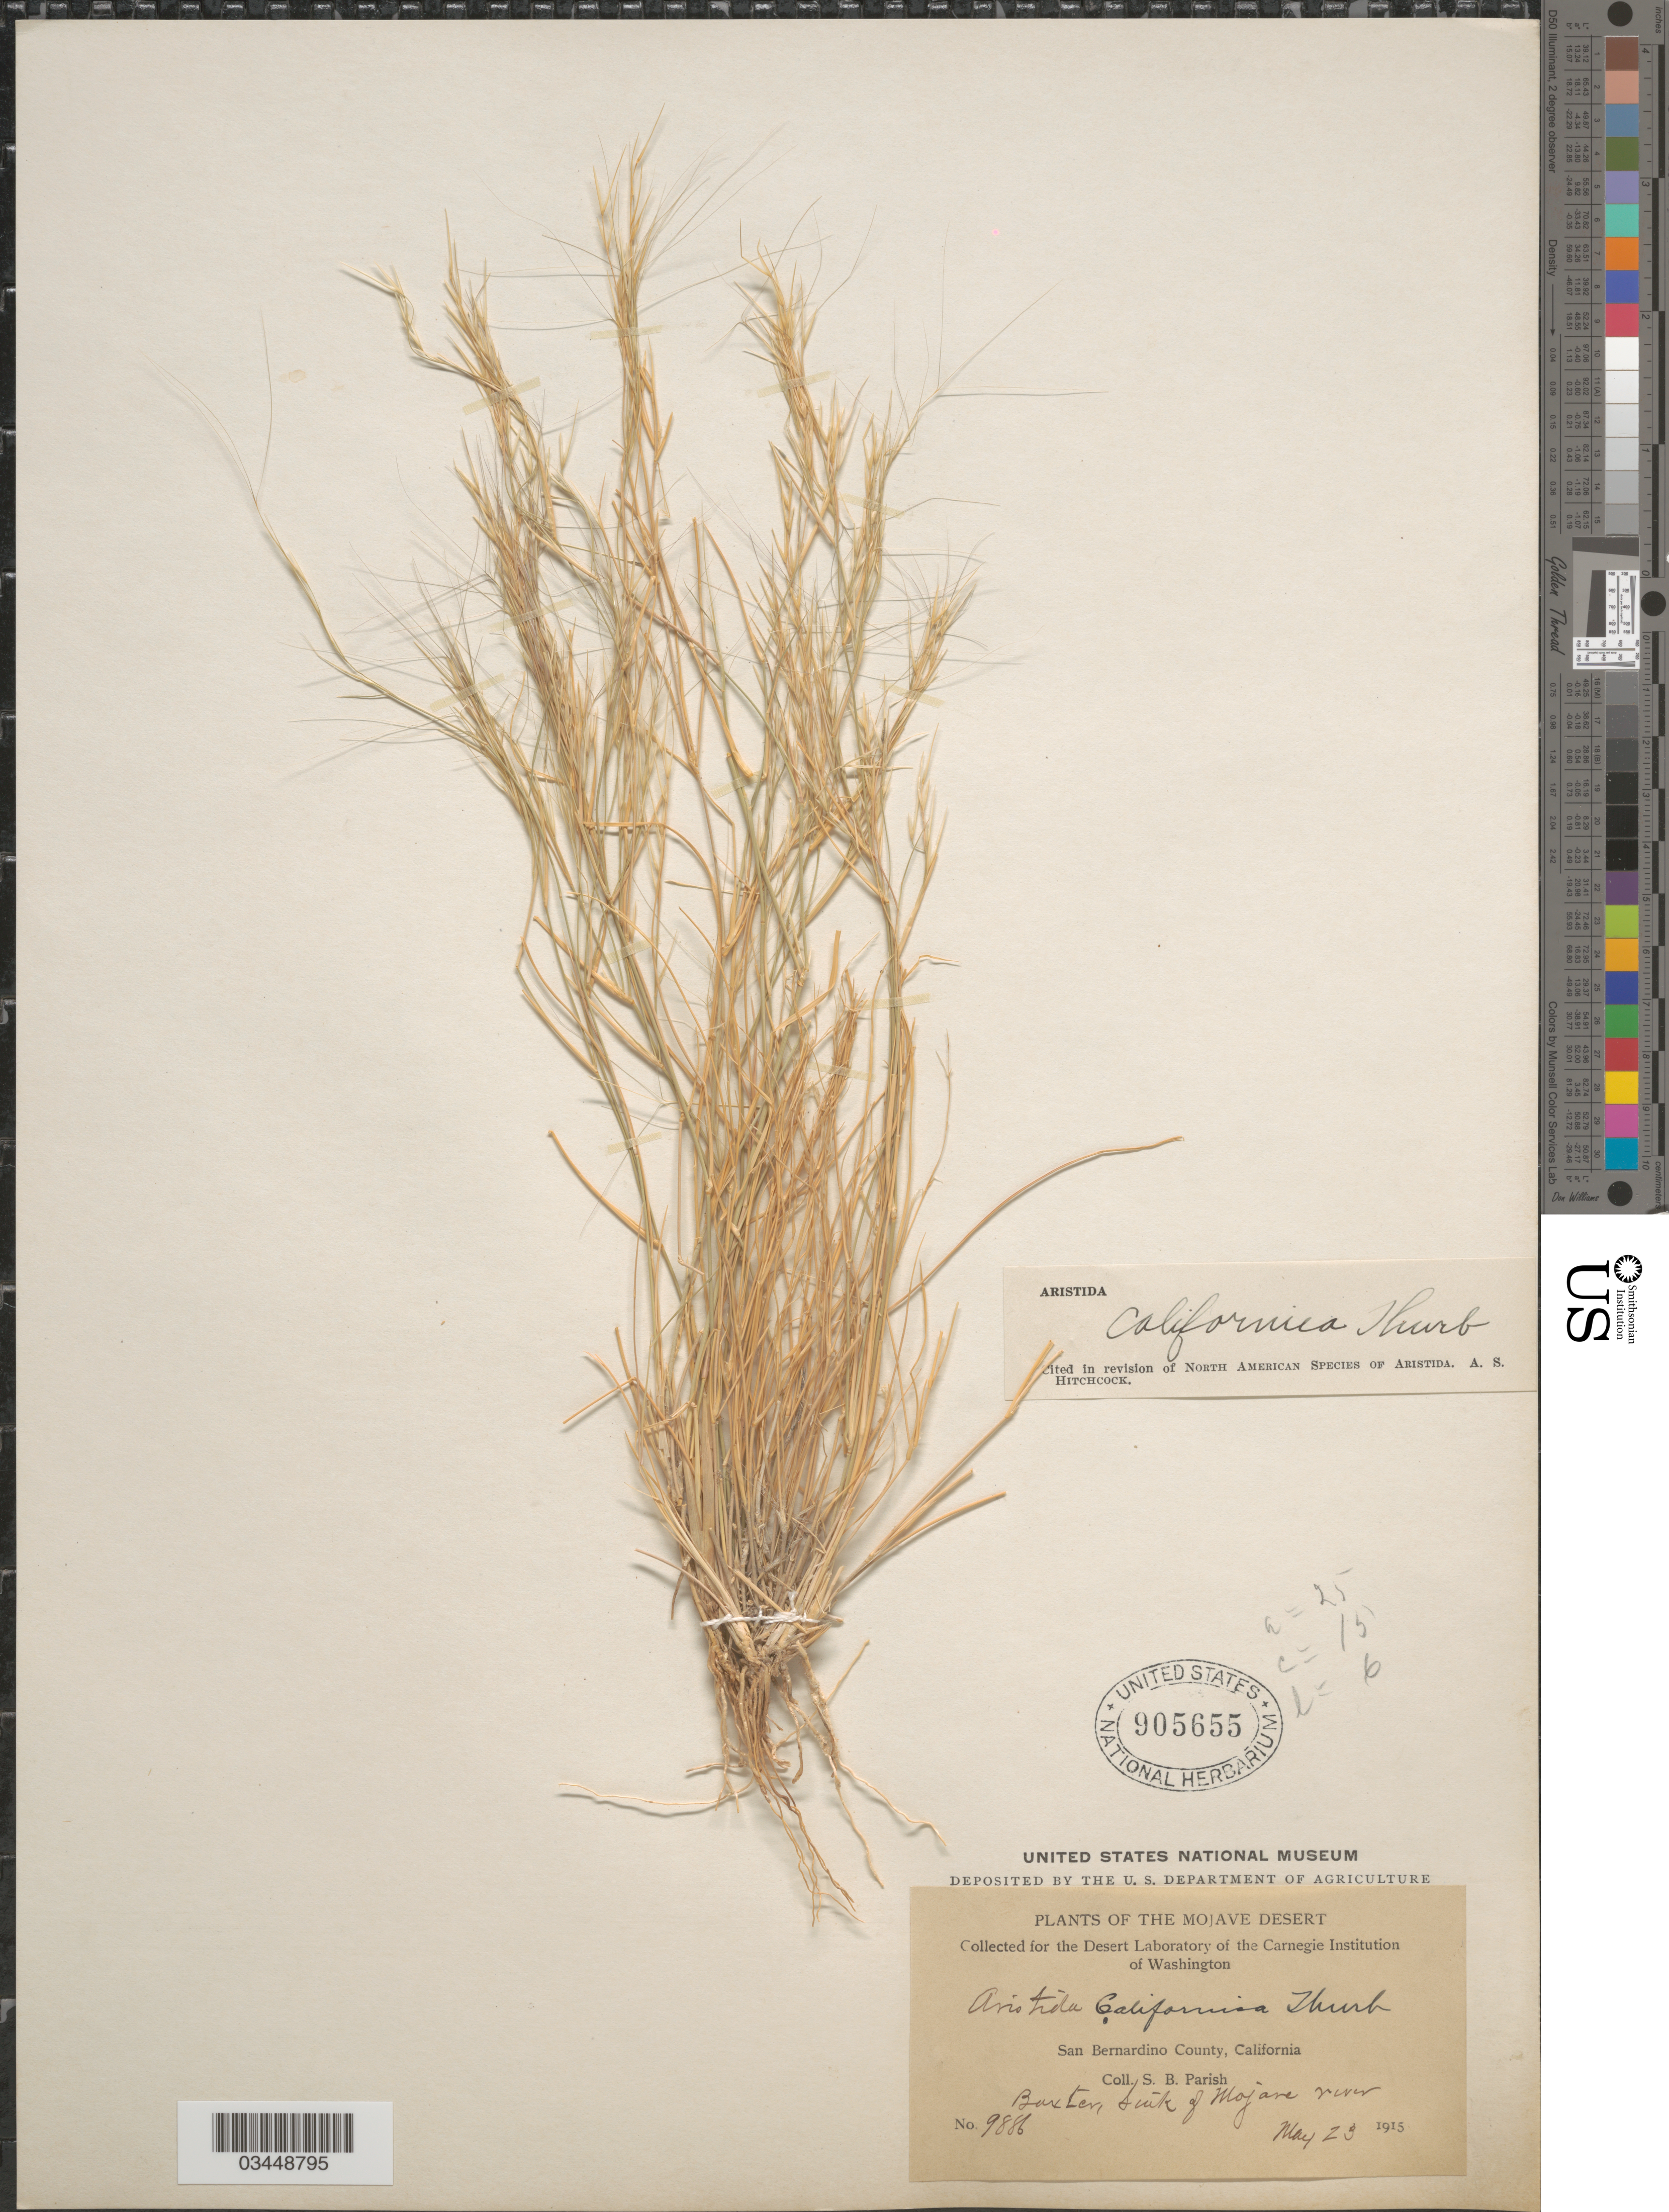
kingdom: Plantae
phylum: Tracheophyta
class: Liliopsida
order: Poales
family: Poaceae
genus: Aristida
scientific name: Aristida californica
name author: Thurb.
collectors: S. B. Parish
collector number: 9886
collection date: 1915-05-23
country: United States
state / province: California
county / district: San Bernardino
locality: The Mojave Desert. San Bernardino County. Baxter, Sink of Mojave river.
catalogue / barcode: US 905655